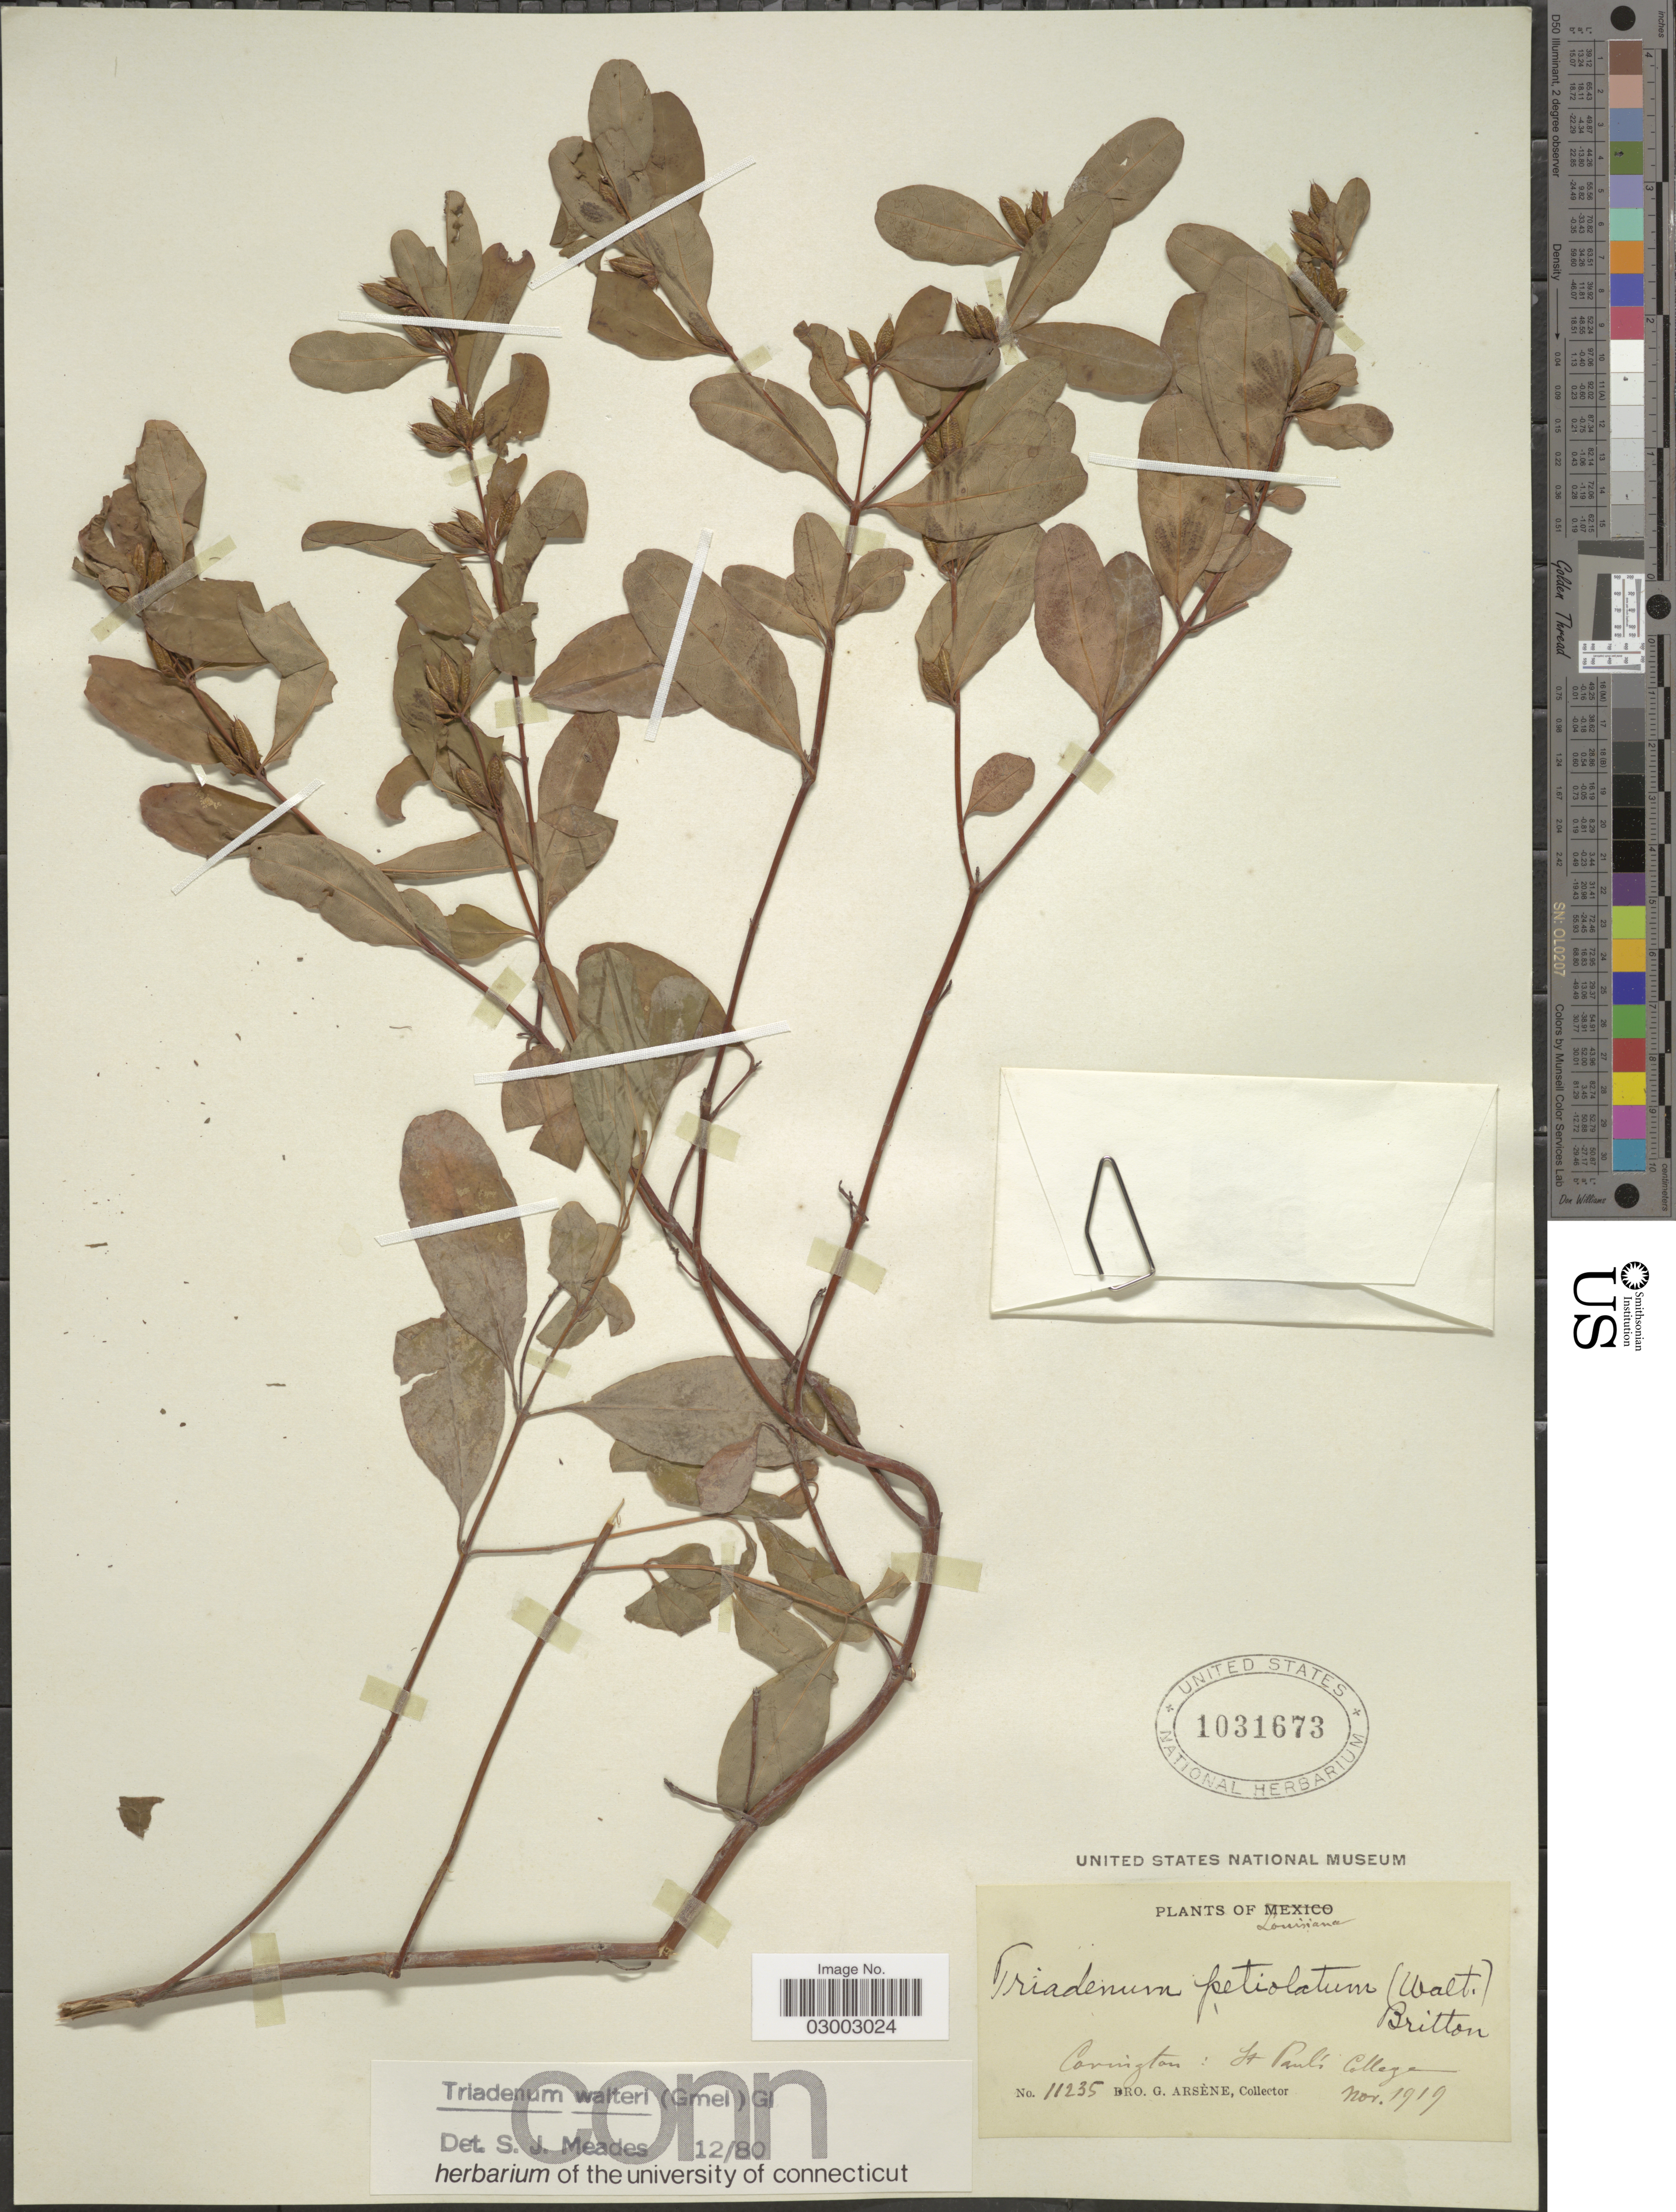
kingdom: Plantae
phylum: Tracheophyta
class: Magnoliopsida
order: Malpighiales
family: Hypericaceae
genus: Hypericum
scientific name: Hypericum walteri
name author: J.F. Gmel.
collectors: Bro. G. Arsène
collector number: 11235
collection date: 1919-11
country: United States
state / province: Louisiana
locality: Covington, St. Paul's College.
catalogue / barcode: US 1031673